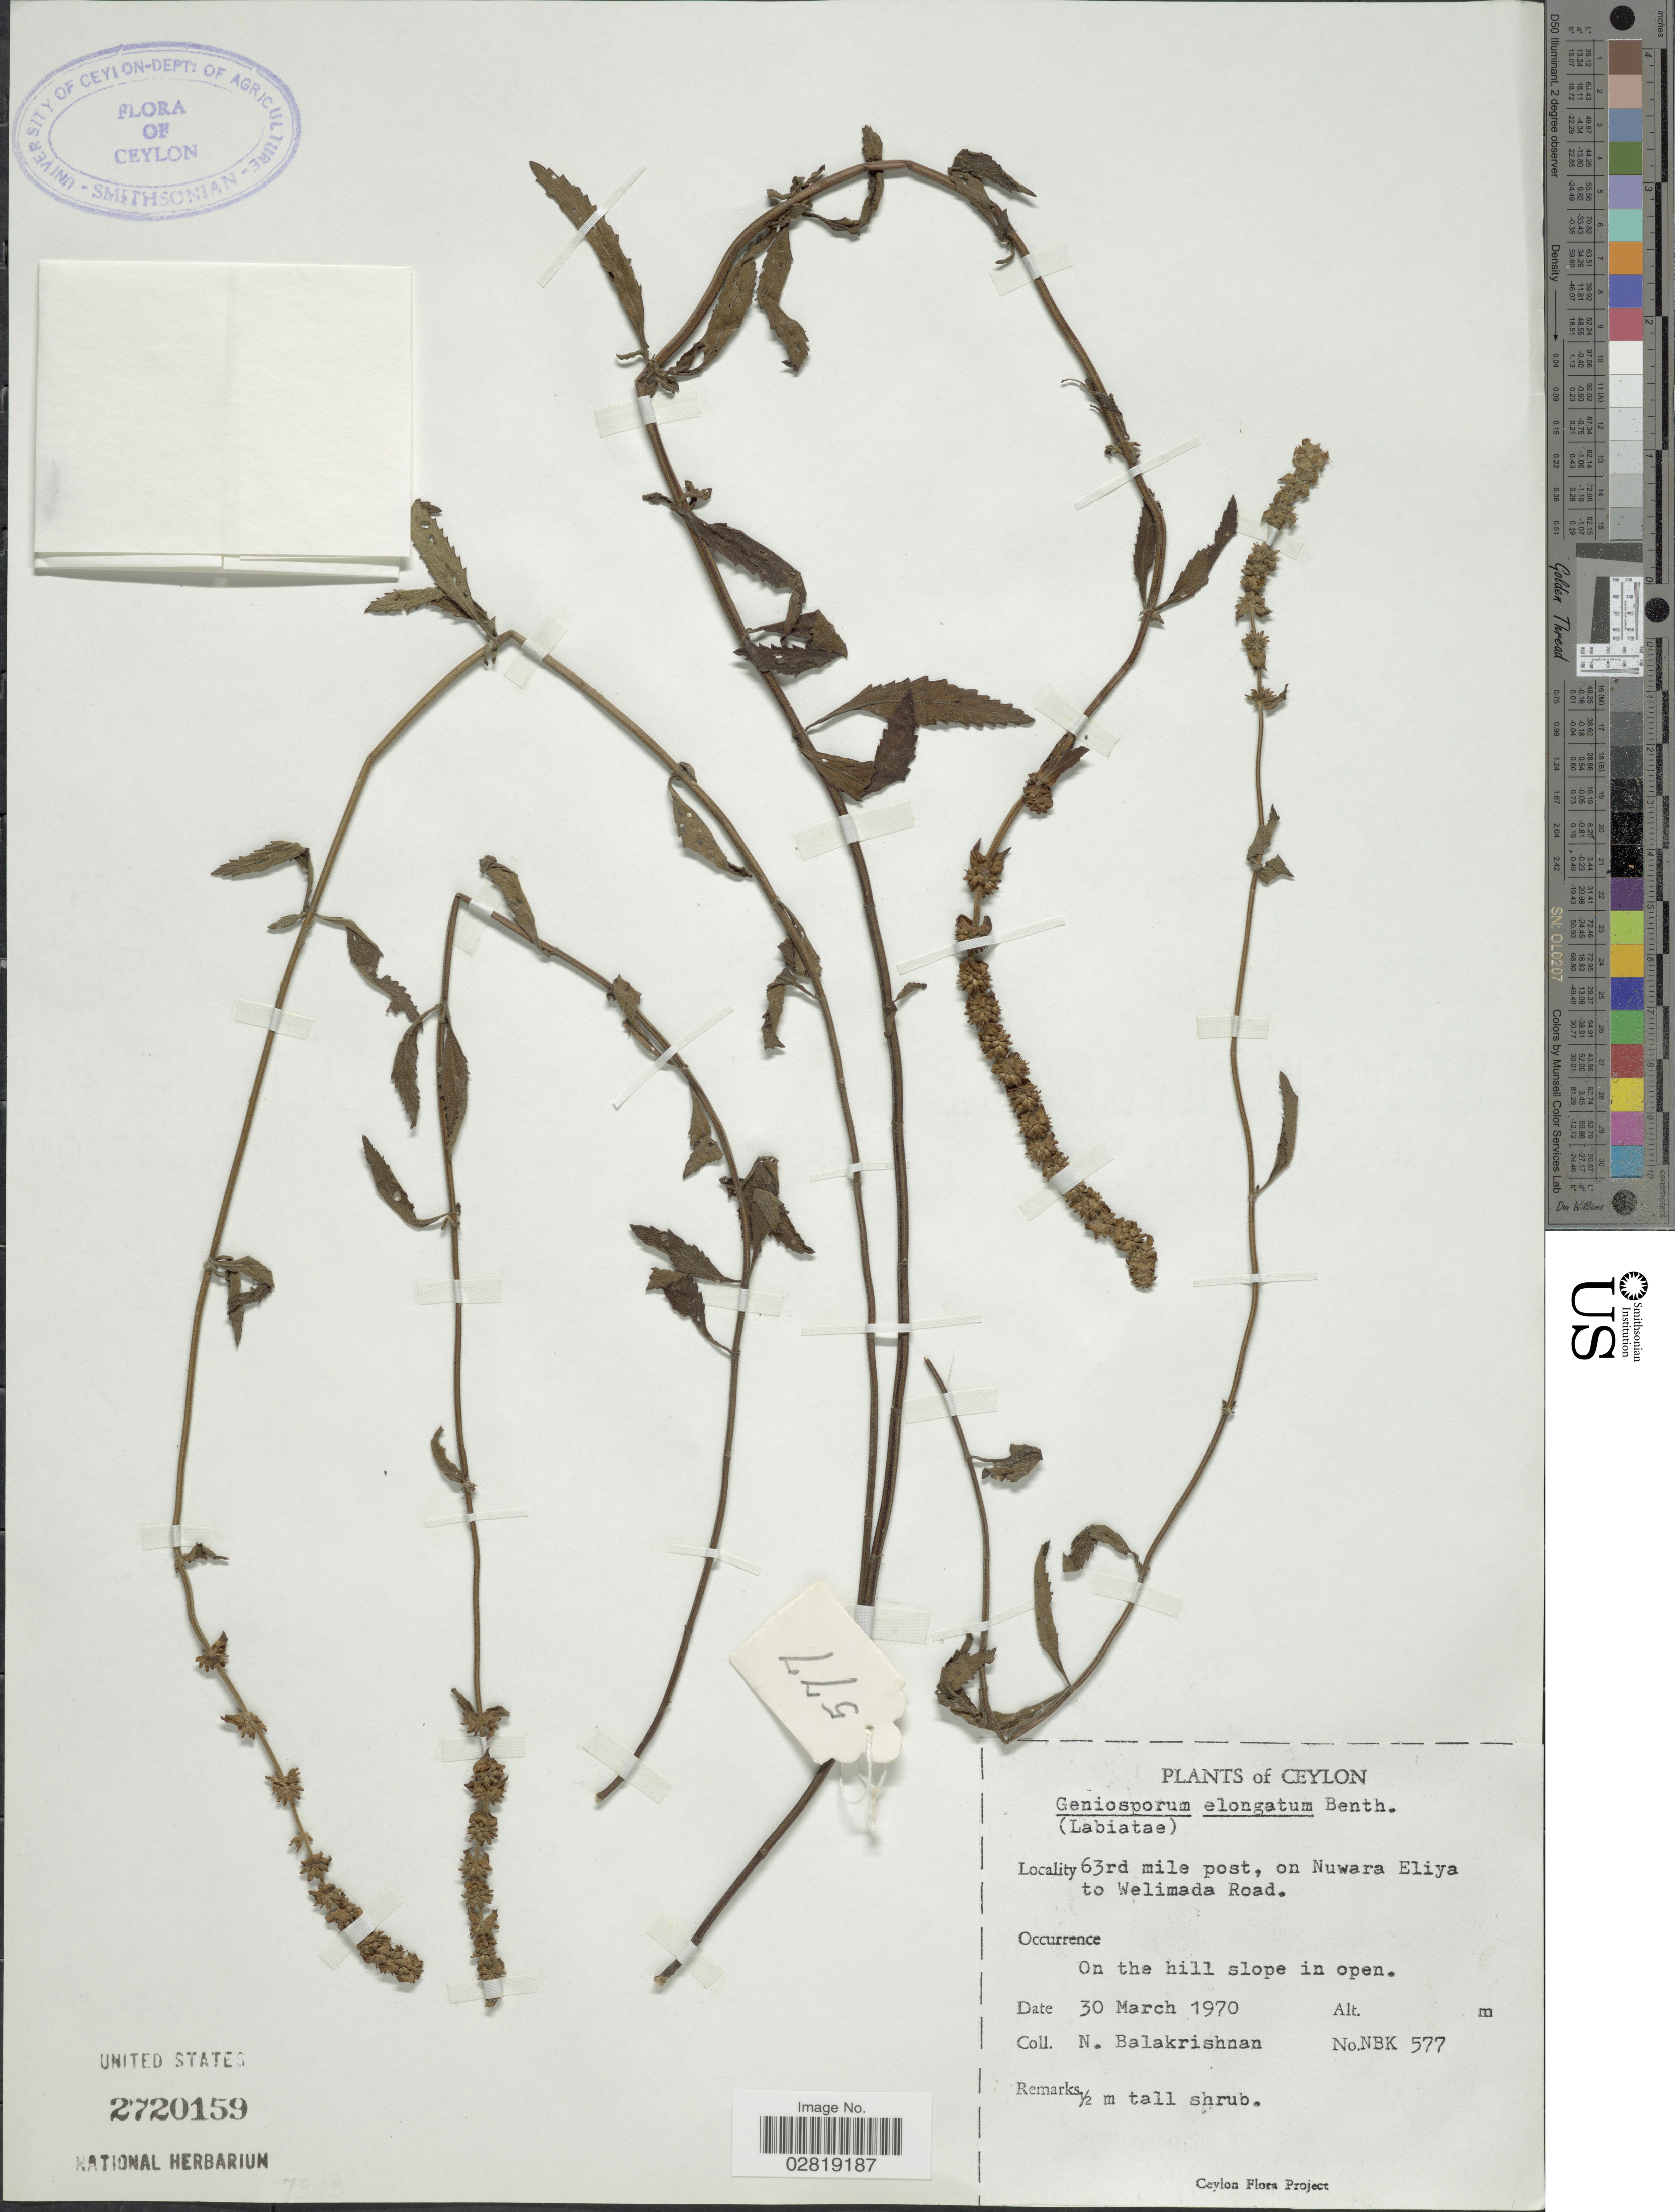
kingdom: Plantae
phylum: Tracheophyta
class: Magnoliopsida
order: Lamiales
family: Lamiaceae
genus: Geniosporum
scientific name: Geniosporum elongatum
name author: Benth.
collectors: N. Balakrishnan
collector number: NBK 577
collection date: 1970-03-30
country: Sri Lanka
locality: Ceylon. 63rd mile post, on Nuwara Eliya to Welimada Road.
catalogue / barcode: US 2720159